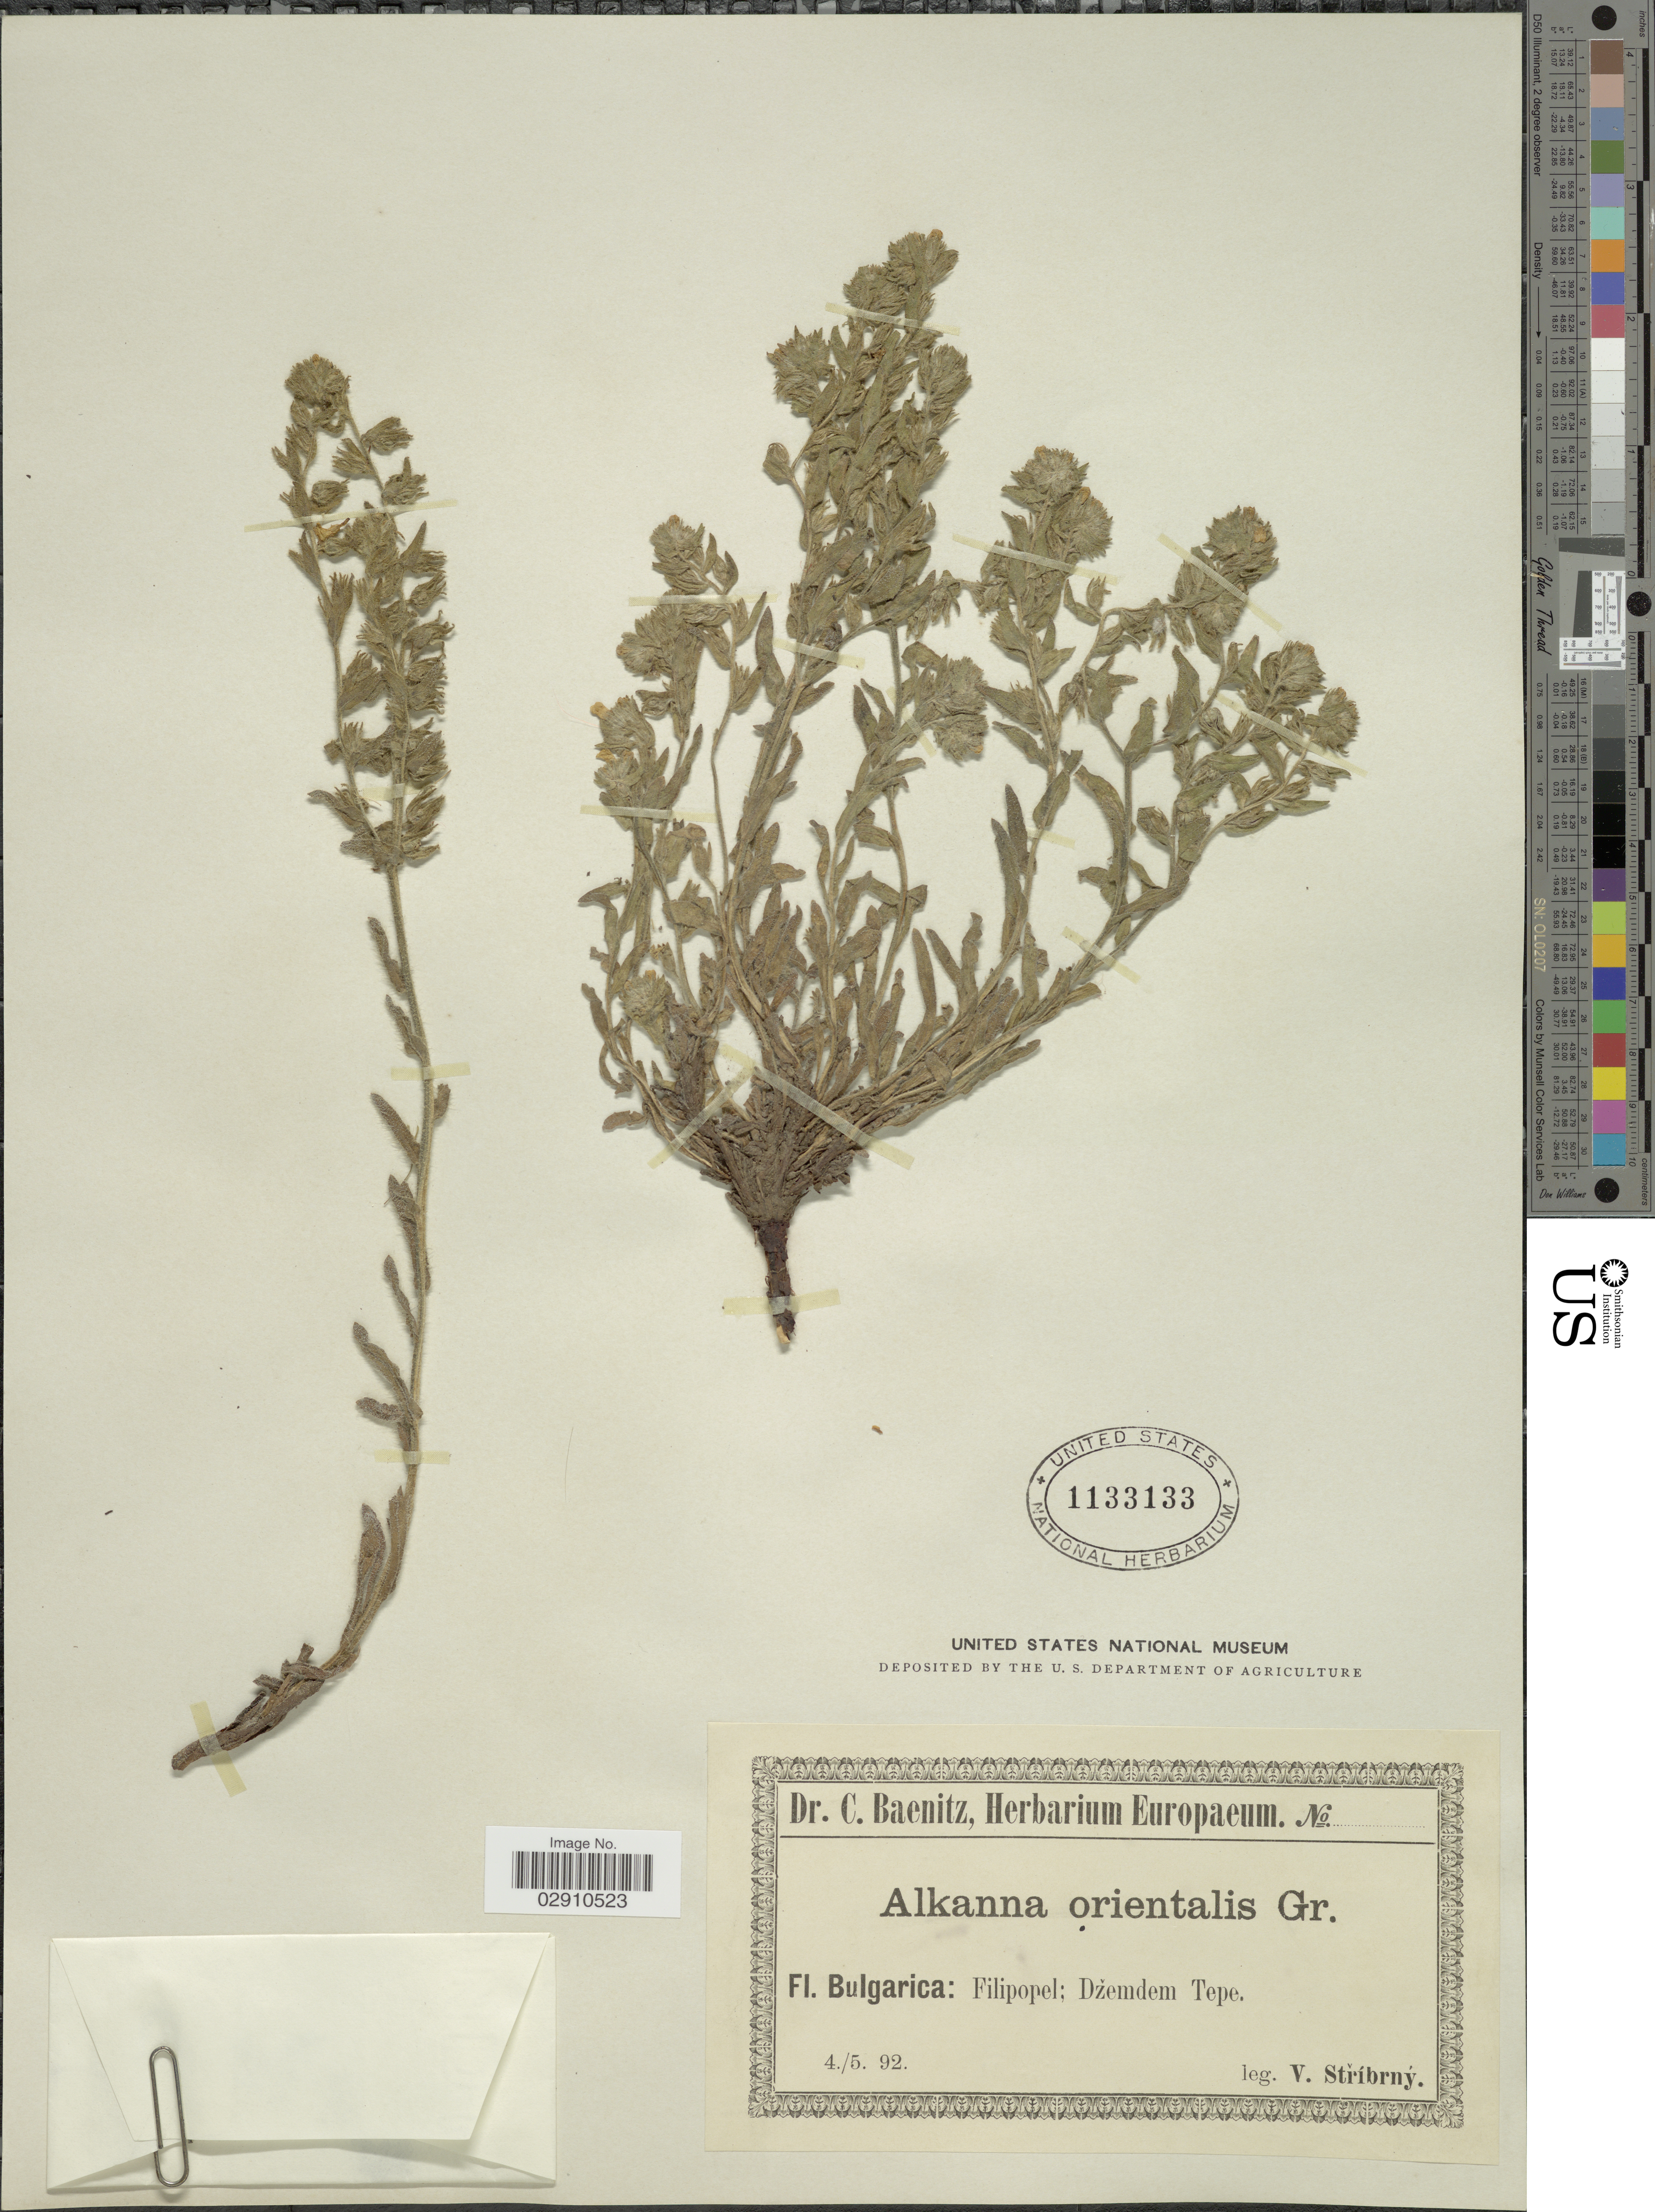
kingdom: Plantae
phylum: Tracheophyta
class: Magnoliopsida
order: Boraginales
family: Boraginaceae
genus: Alkanna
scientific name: Alkanna orientalis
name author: (L.) Boiss.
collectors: V. Stribrny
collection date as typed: Transcribed d/m/y: 4/5/92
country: Bulgaria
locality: Filipopel; Dzemdem Tepe.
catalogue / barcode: US 1133133